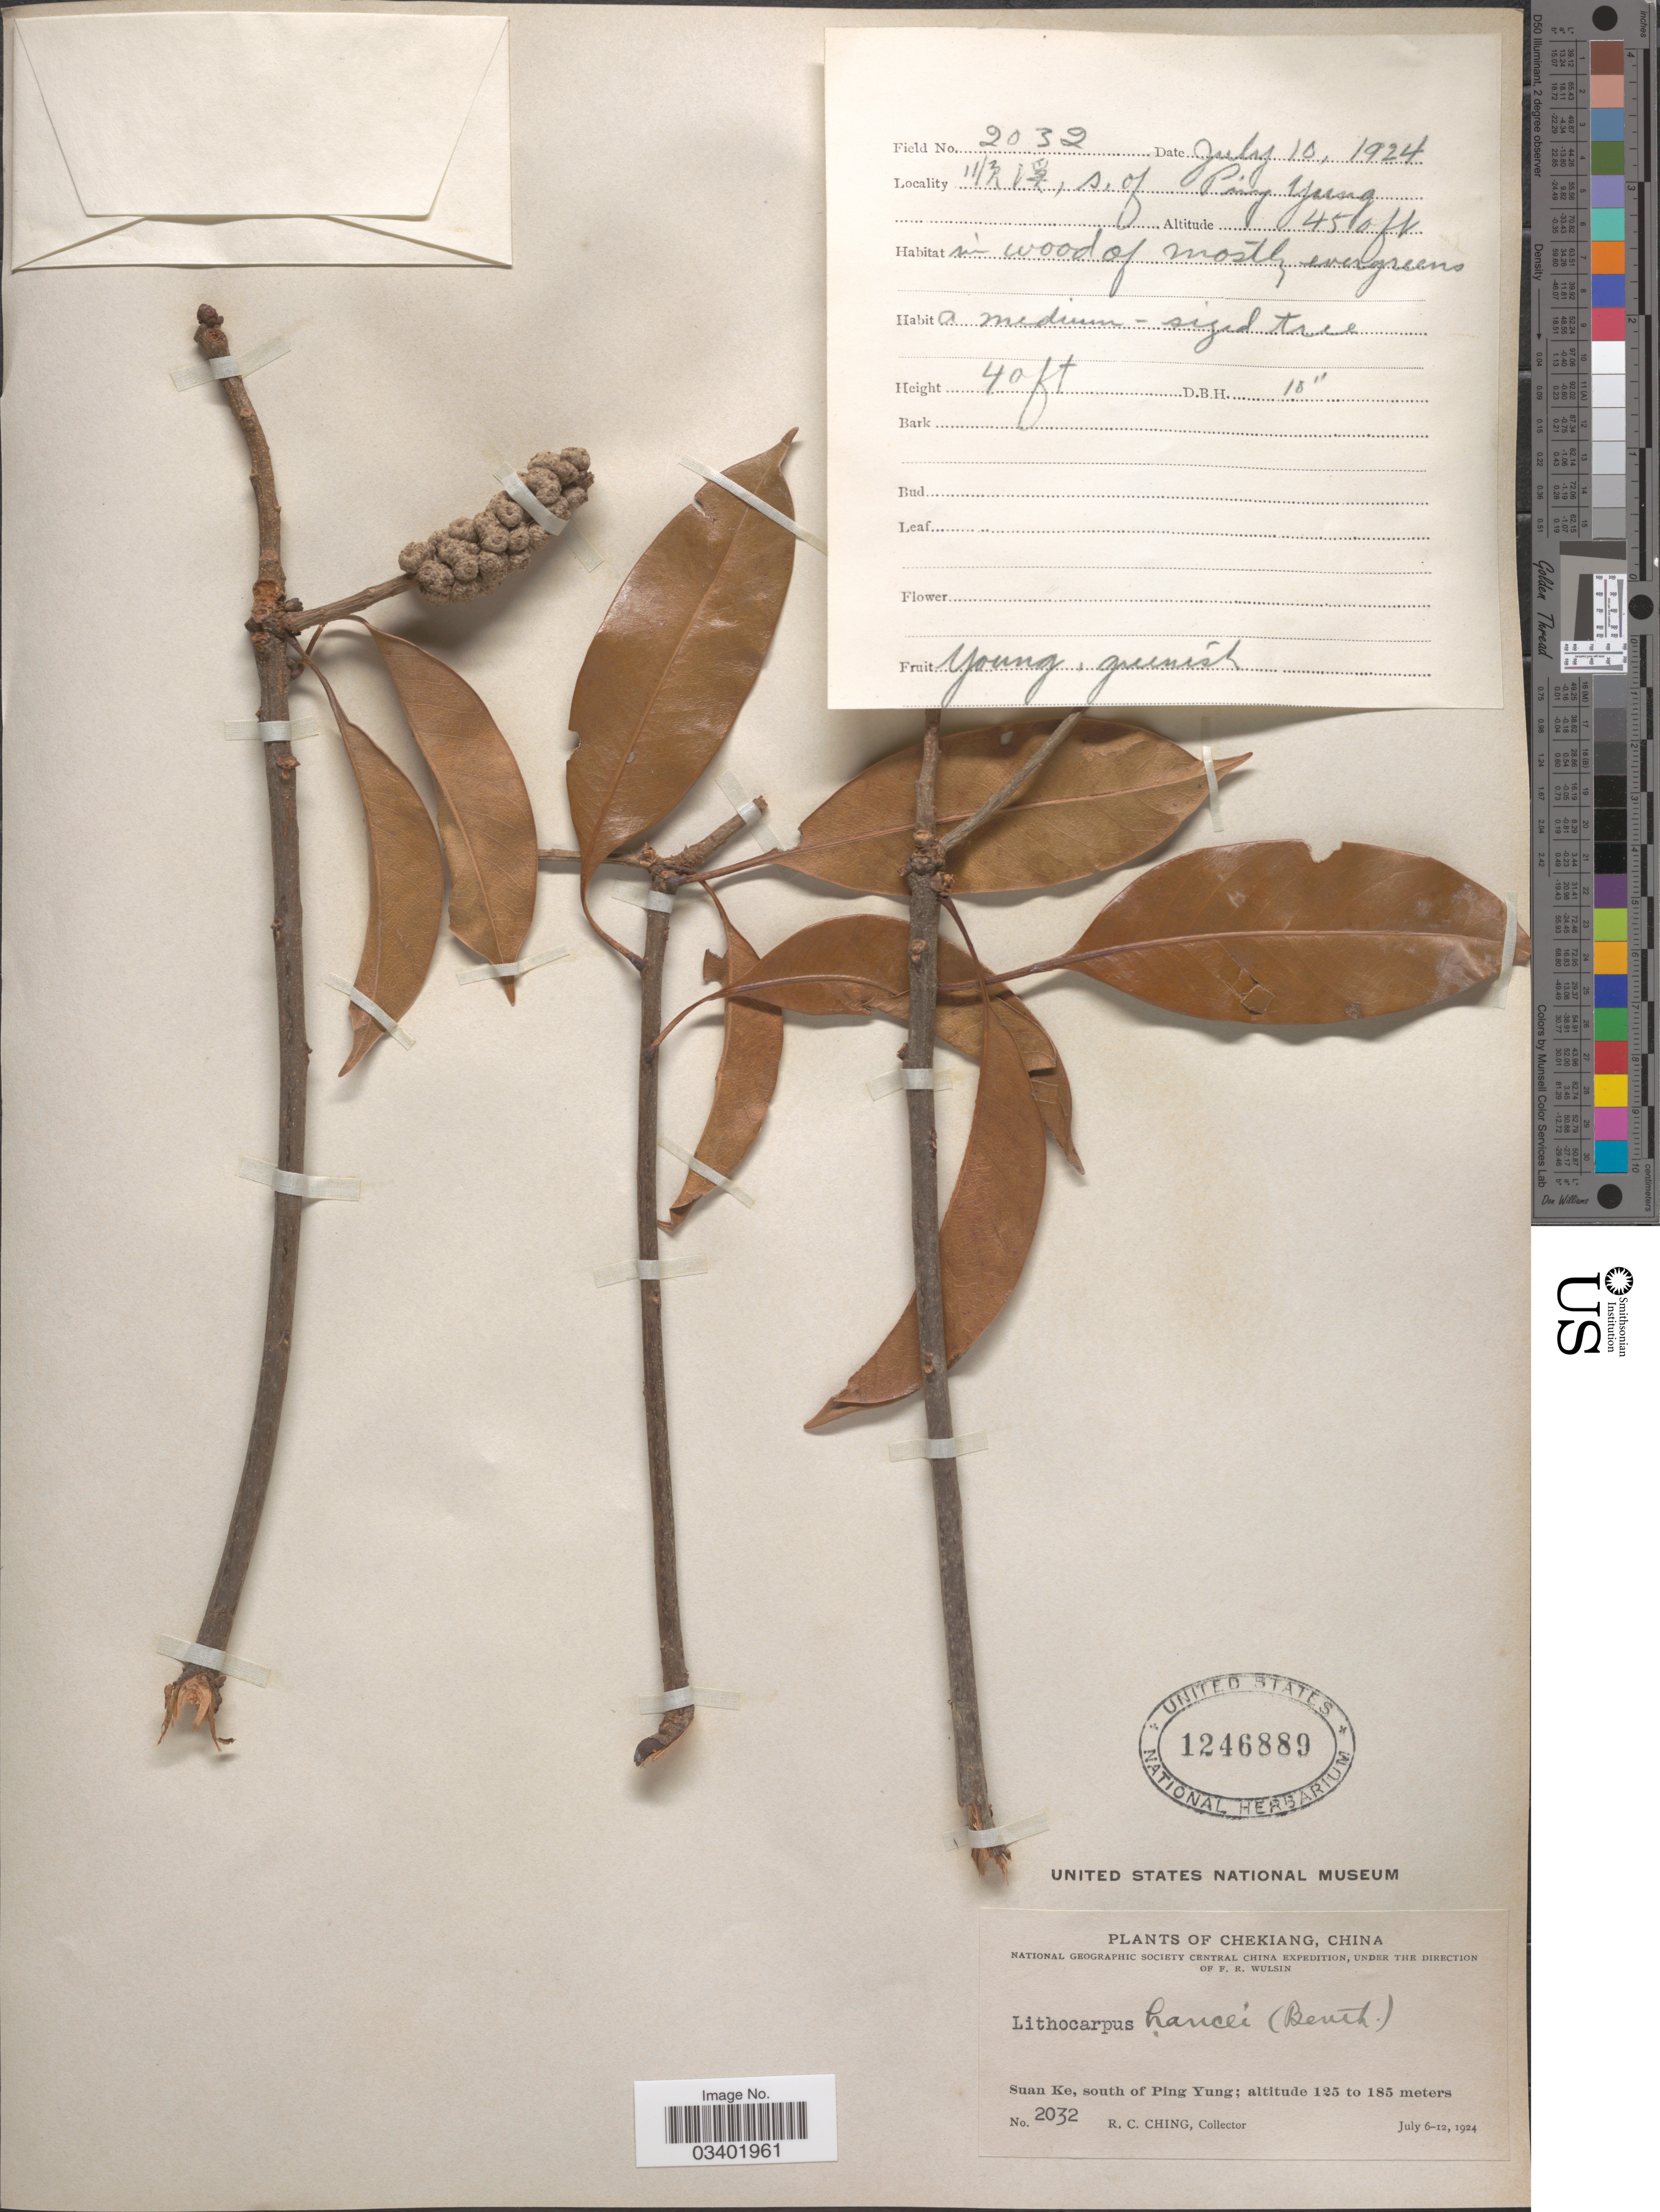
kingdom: Plantae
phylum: Tracheophyta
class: Magnoliopsida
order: Fagales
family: Fagaceae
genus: Lithocarpus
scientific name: Lithocarpus hancei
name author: (Benth.) Rehder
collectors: R. C. Ching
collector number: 2032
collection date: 1924-07-10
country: China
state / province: Zhejiang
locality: Chekiang. Suan Ke, south of Ping Yung. X.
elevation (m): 1372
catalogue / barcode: US 1246889